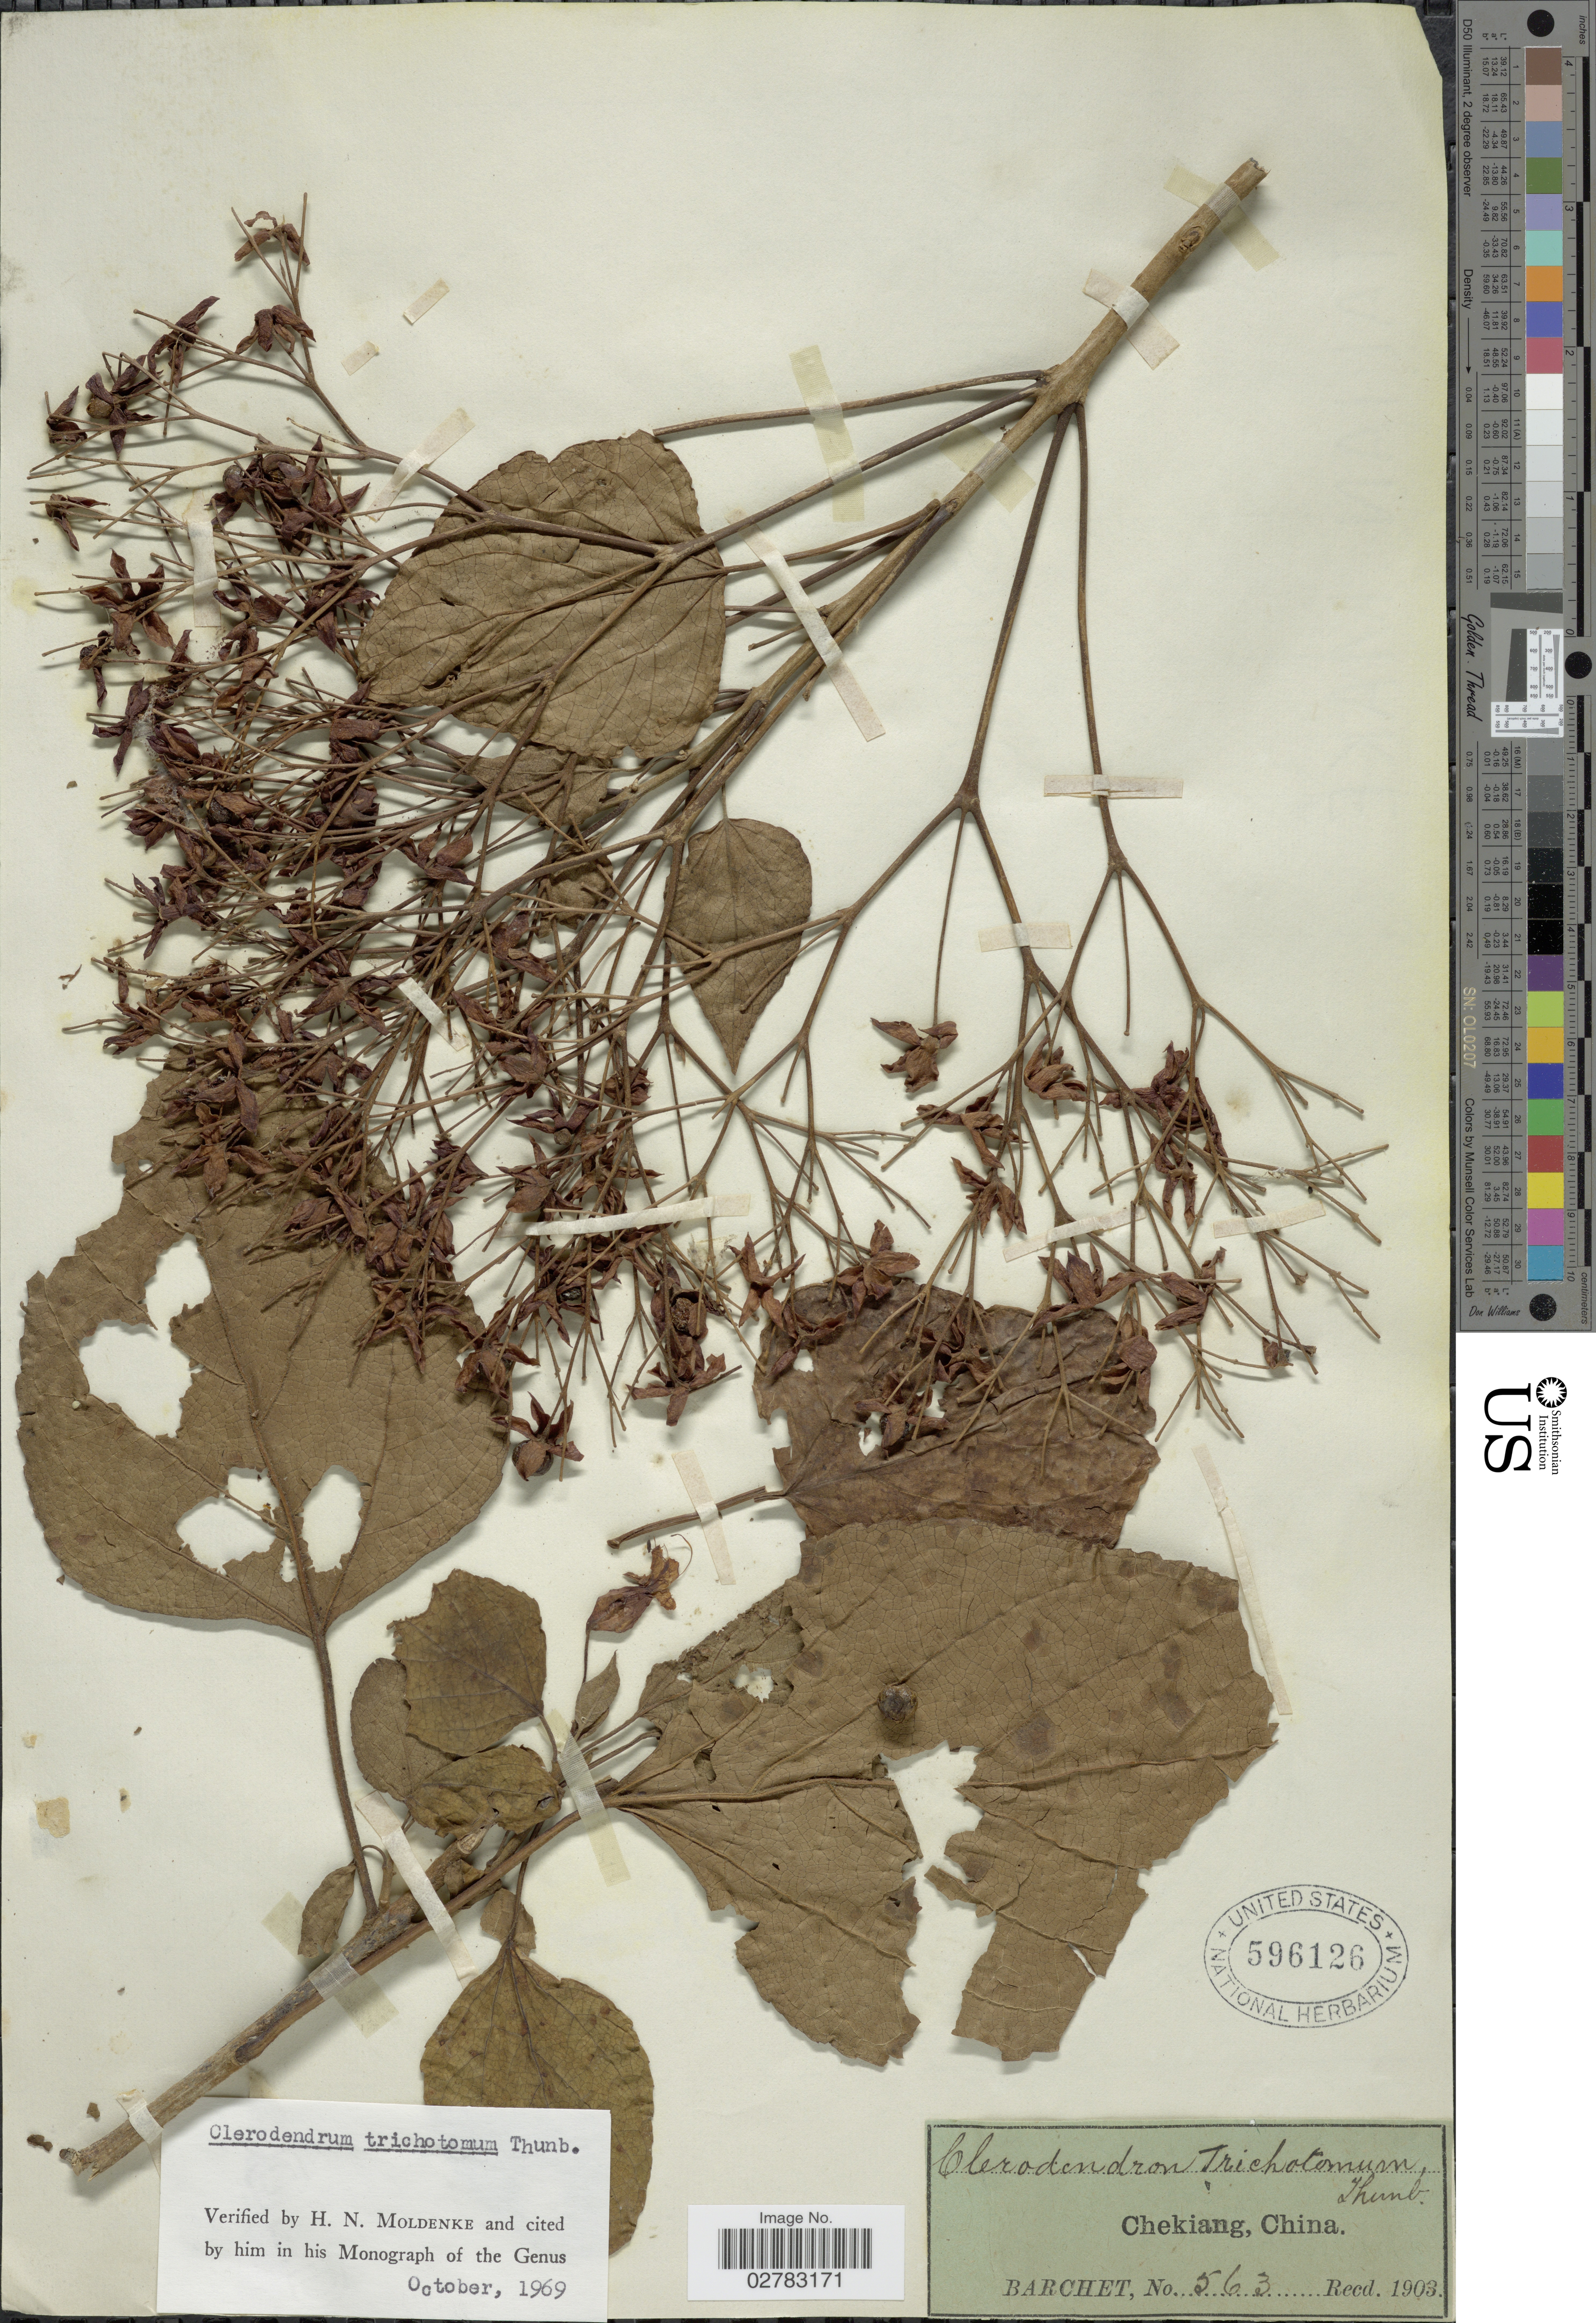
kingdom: Plantae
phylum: Tracheophyta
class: Magnoliopsida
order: Lamiales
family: Lamiaceae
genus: Clerodendrum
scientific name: Clerodendrum trichotomum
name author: Thunb.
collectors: S. P. Barchet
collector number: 563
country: China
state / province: Zhejiang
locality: Chekiang.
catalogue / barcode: US 596126